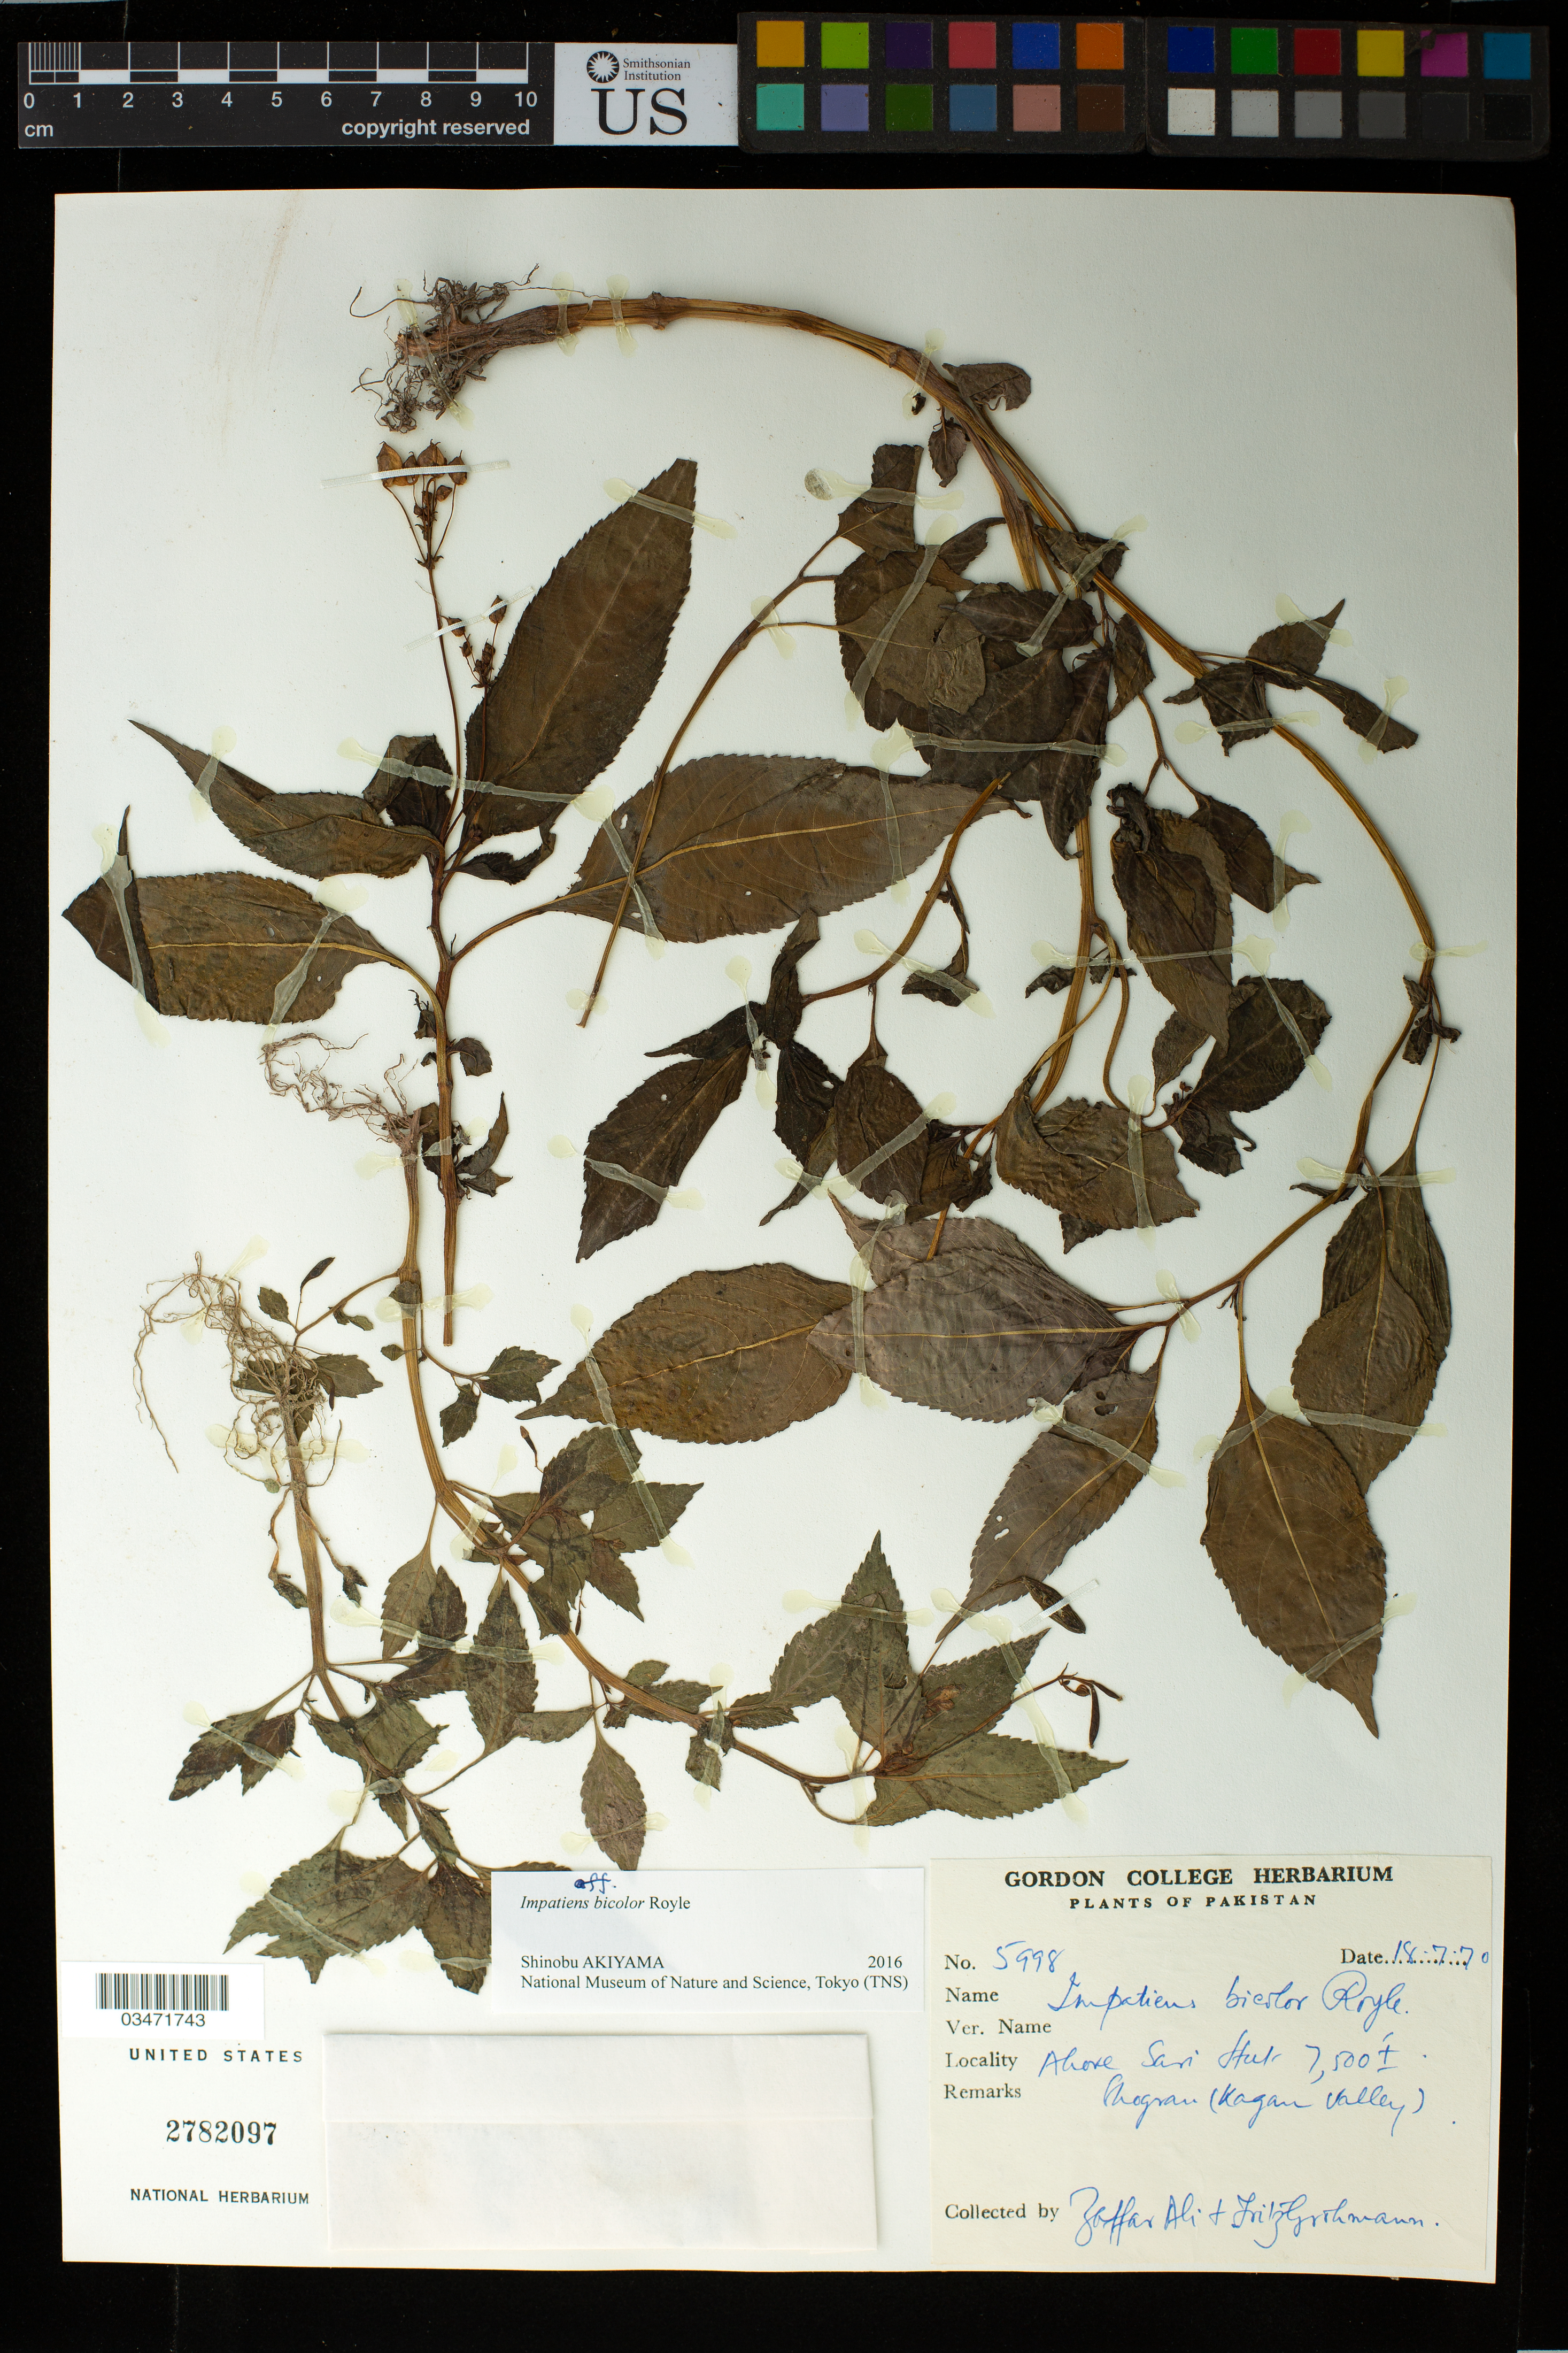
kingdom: Plantae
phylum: Tracheophyta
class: Magnoliopsida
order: Ericales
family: Balsaminaceae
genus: Impatiens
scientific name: Impatiens bicolor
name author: Royle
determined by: Akiyama, Shinobu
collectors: Z. Ali & F. Grohmann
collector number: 5998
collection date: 1970-07-18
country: Pakistan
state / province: Khyber Pakhtunkhwa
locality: Above Sari Hut, Phogran (Kagan Valley)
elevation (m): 2286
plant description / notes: Note: same collection number different dates. See BC 03471744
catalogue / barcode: US 2782097